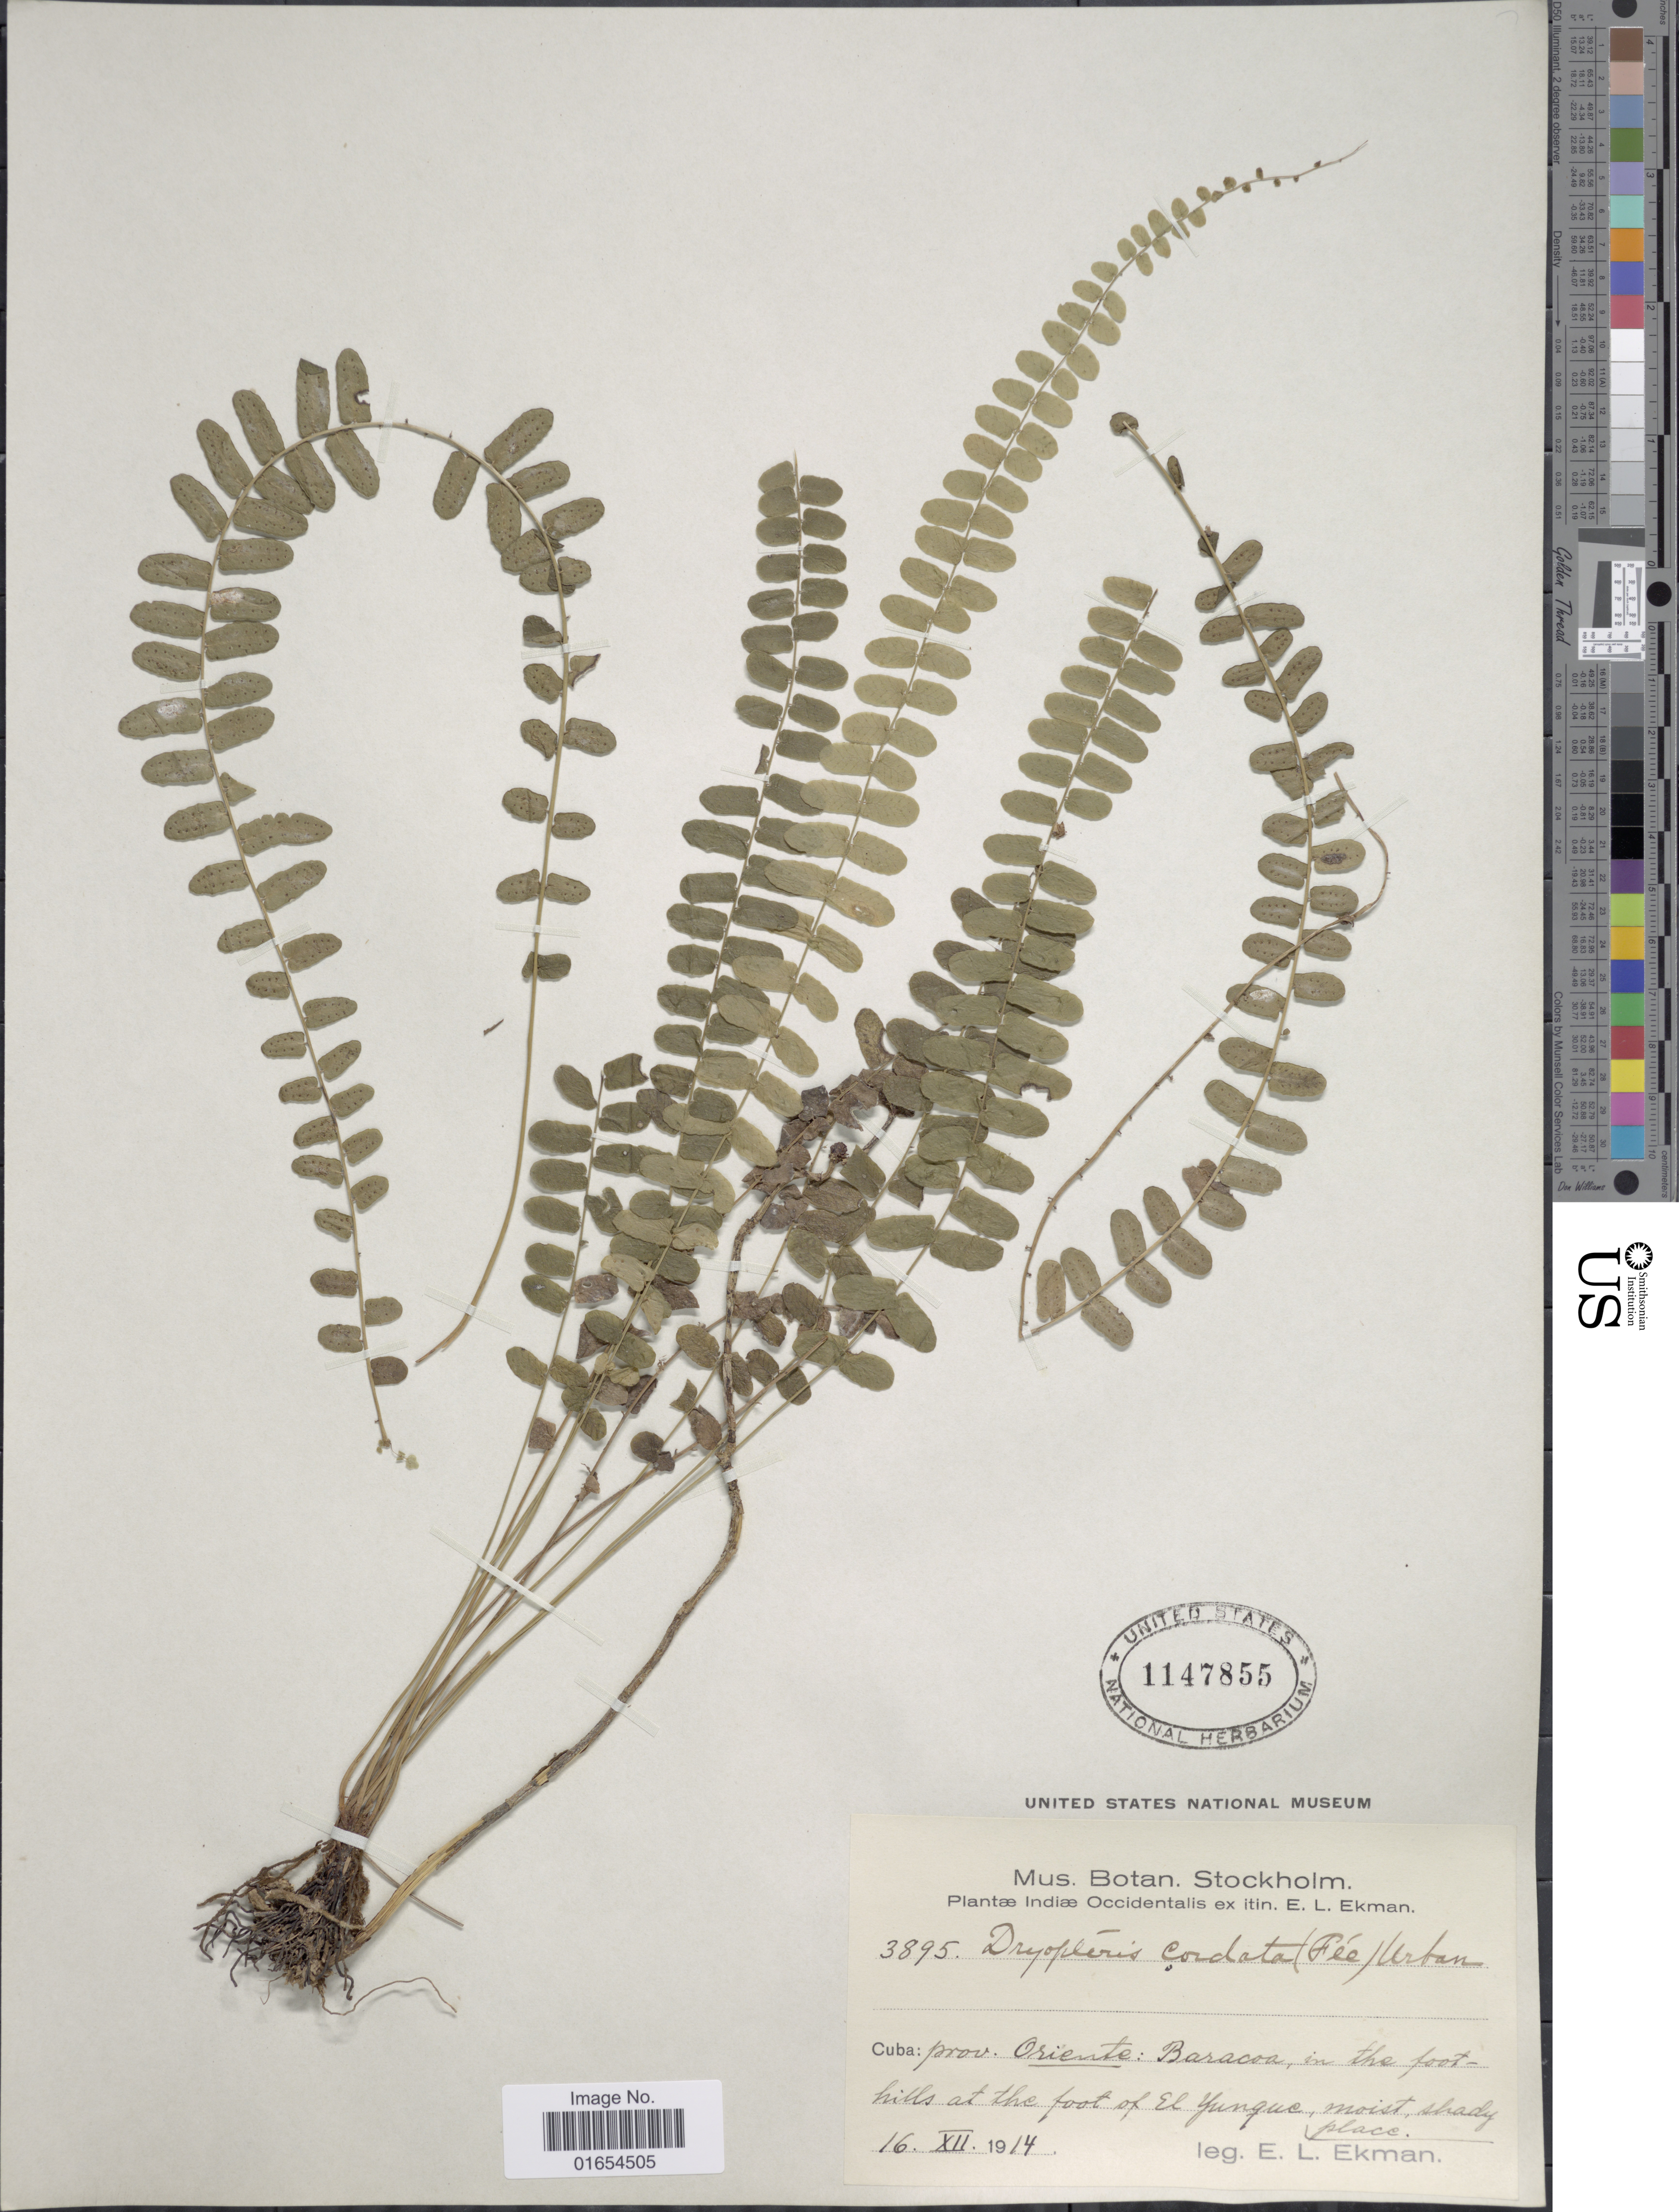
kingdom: Plantae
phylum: Tracheophyta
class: Polypodiopsida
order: Polypodiales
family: Thelypteridaceae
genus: Goniopteris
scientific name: Goniopteris cordata (Fée) comb. nov., ined 2015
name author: (Fée)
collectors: E. L. Ekman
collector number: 3895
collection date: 1914-12-16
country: Cuba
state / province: Oriente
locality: Baracoa, in the foothills at the foot of el Yungue, moist , shady place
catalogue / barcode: US 1147855